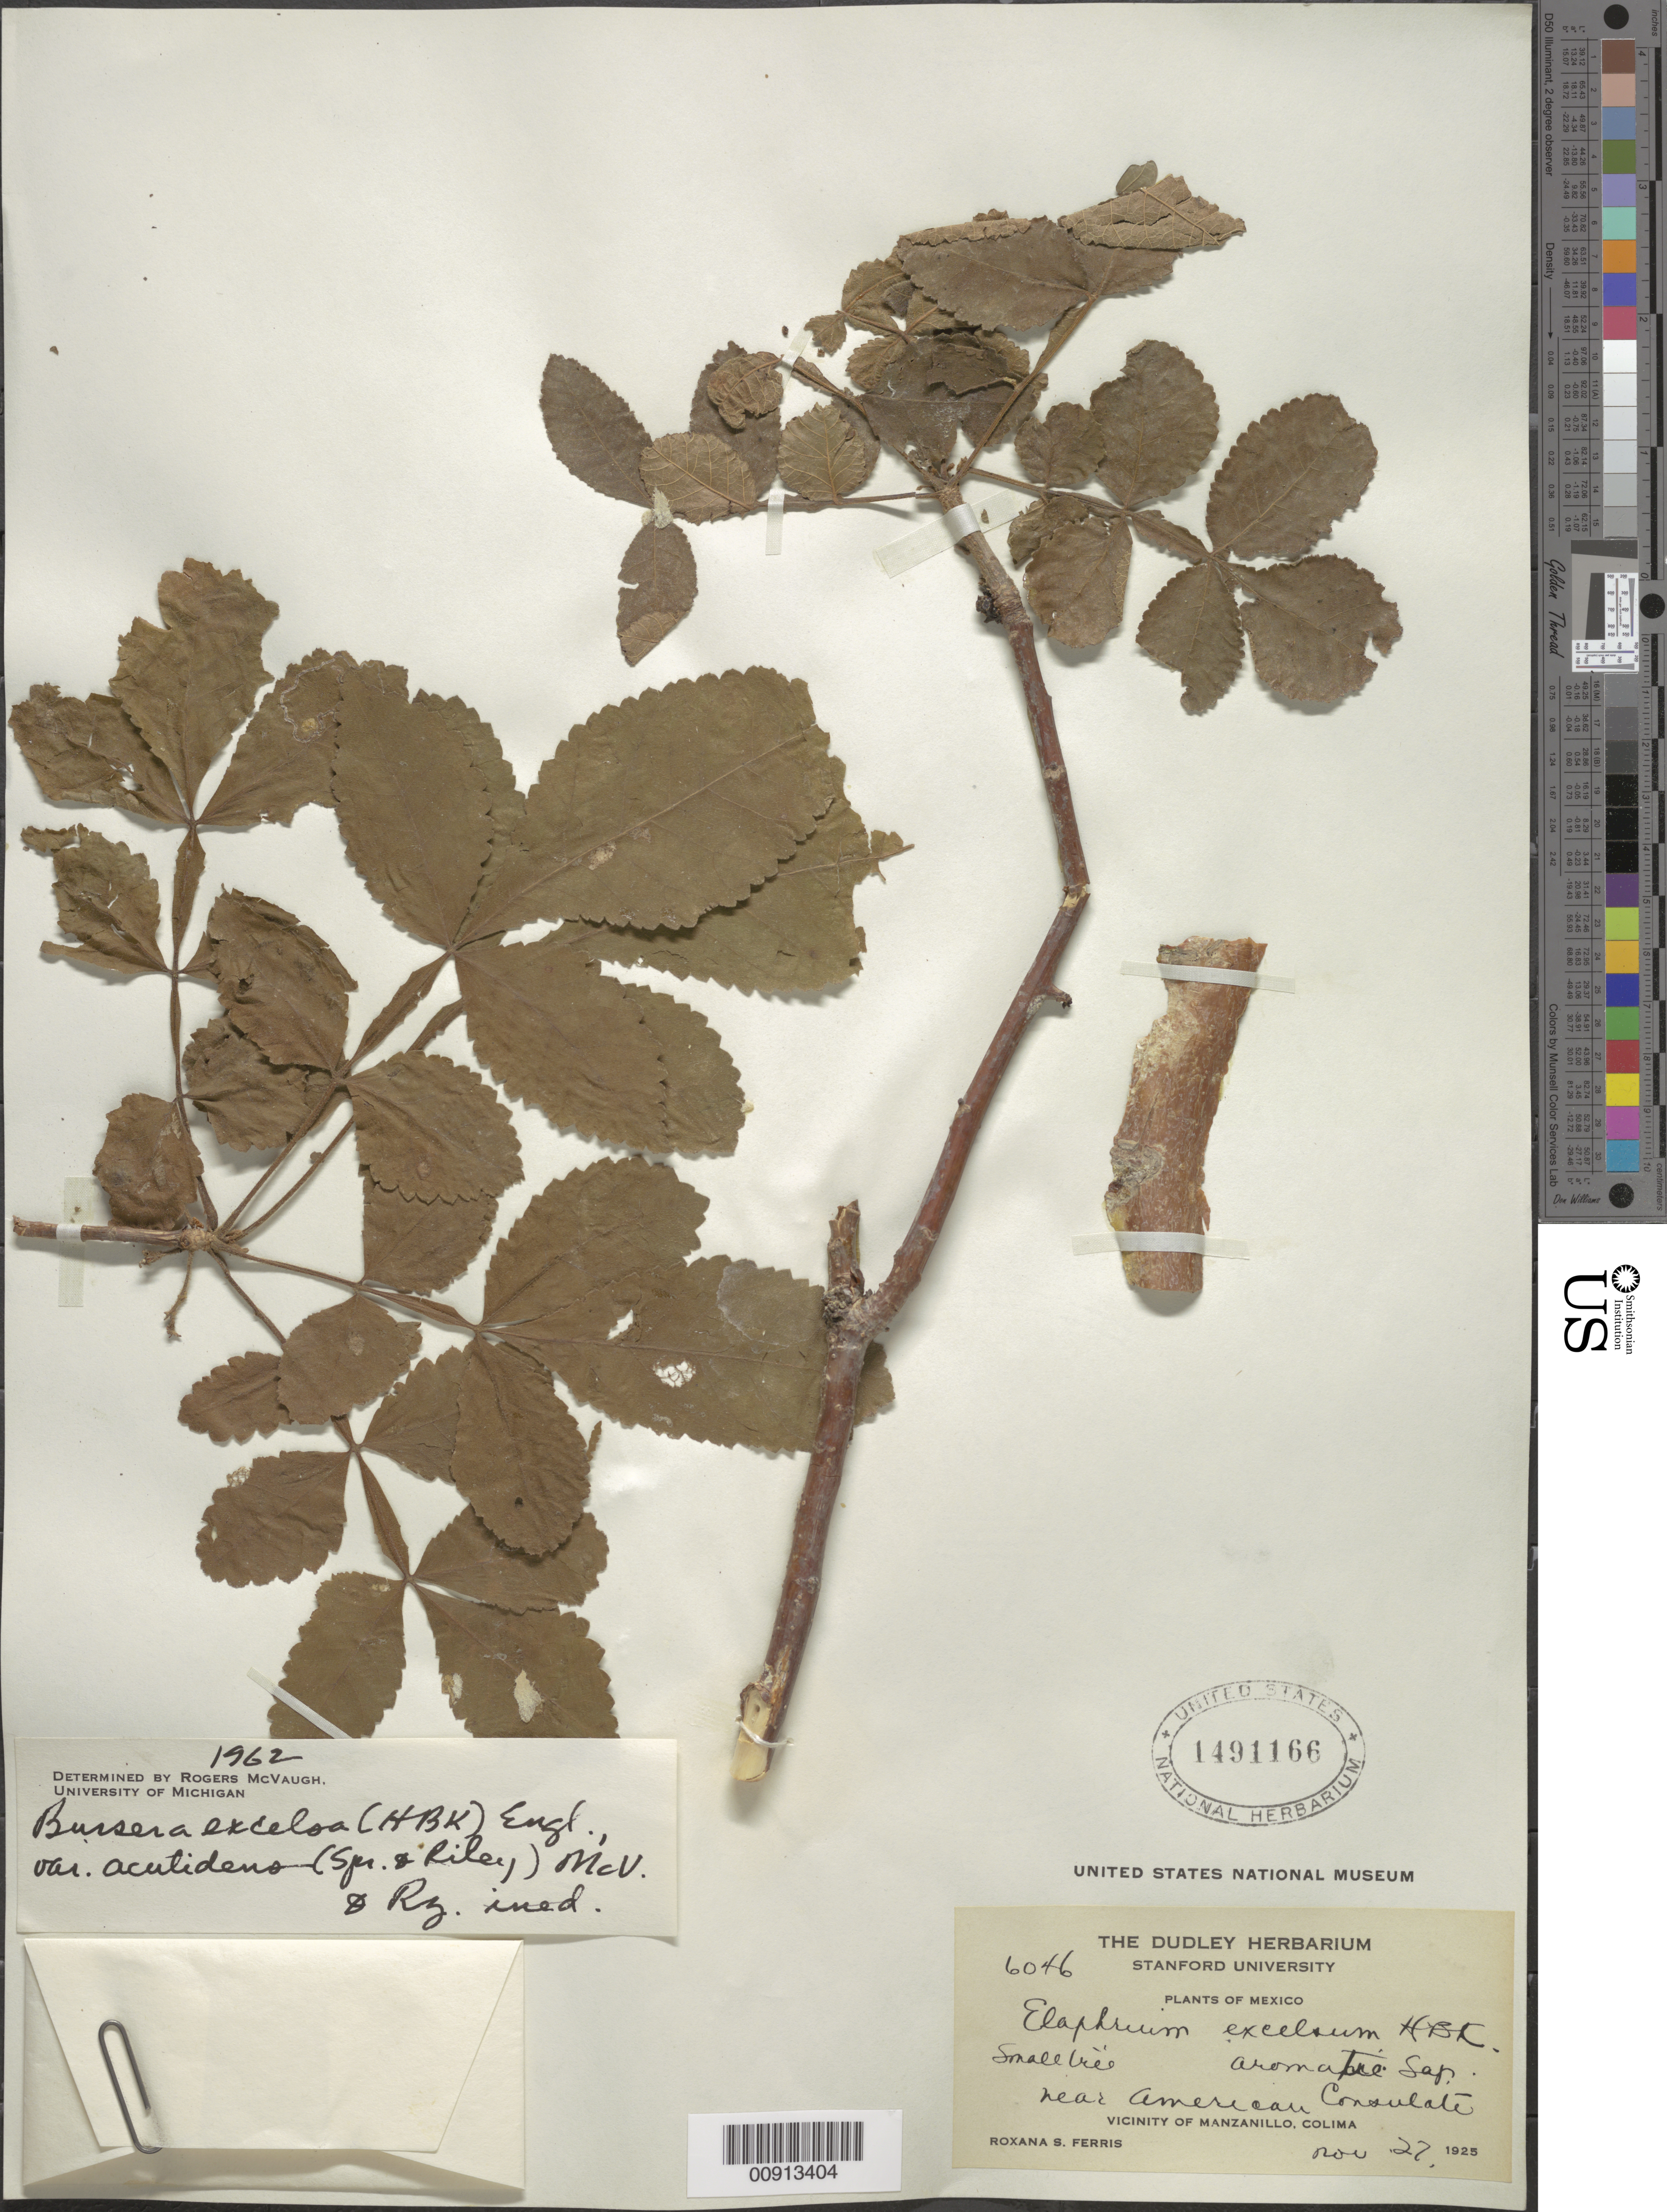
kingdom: Plantae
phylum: Tracheophyta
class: Magnoliopsida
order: Sapindales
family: Burseraceae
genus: Bursera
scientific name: Bursera excelsa var. acutidens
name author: (Sprague & L. Riley) McVaugh & Rzed.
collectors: R. S. Ferris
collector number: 6046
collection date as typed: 27 Nov 1925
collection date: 1925-11-27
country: Mexico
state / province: Colima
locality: Near American Consulate. Viciniy of Manzanillo, Colima.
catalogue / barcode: US 1491166